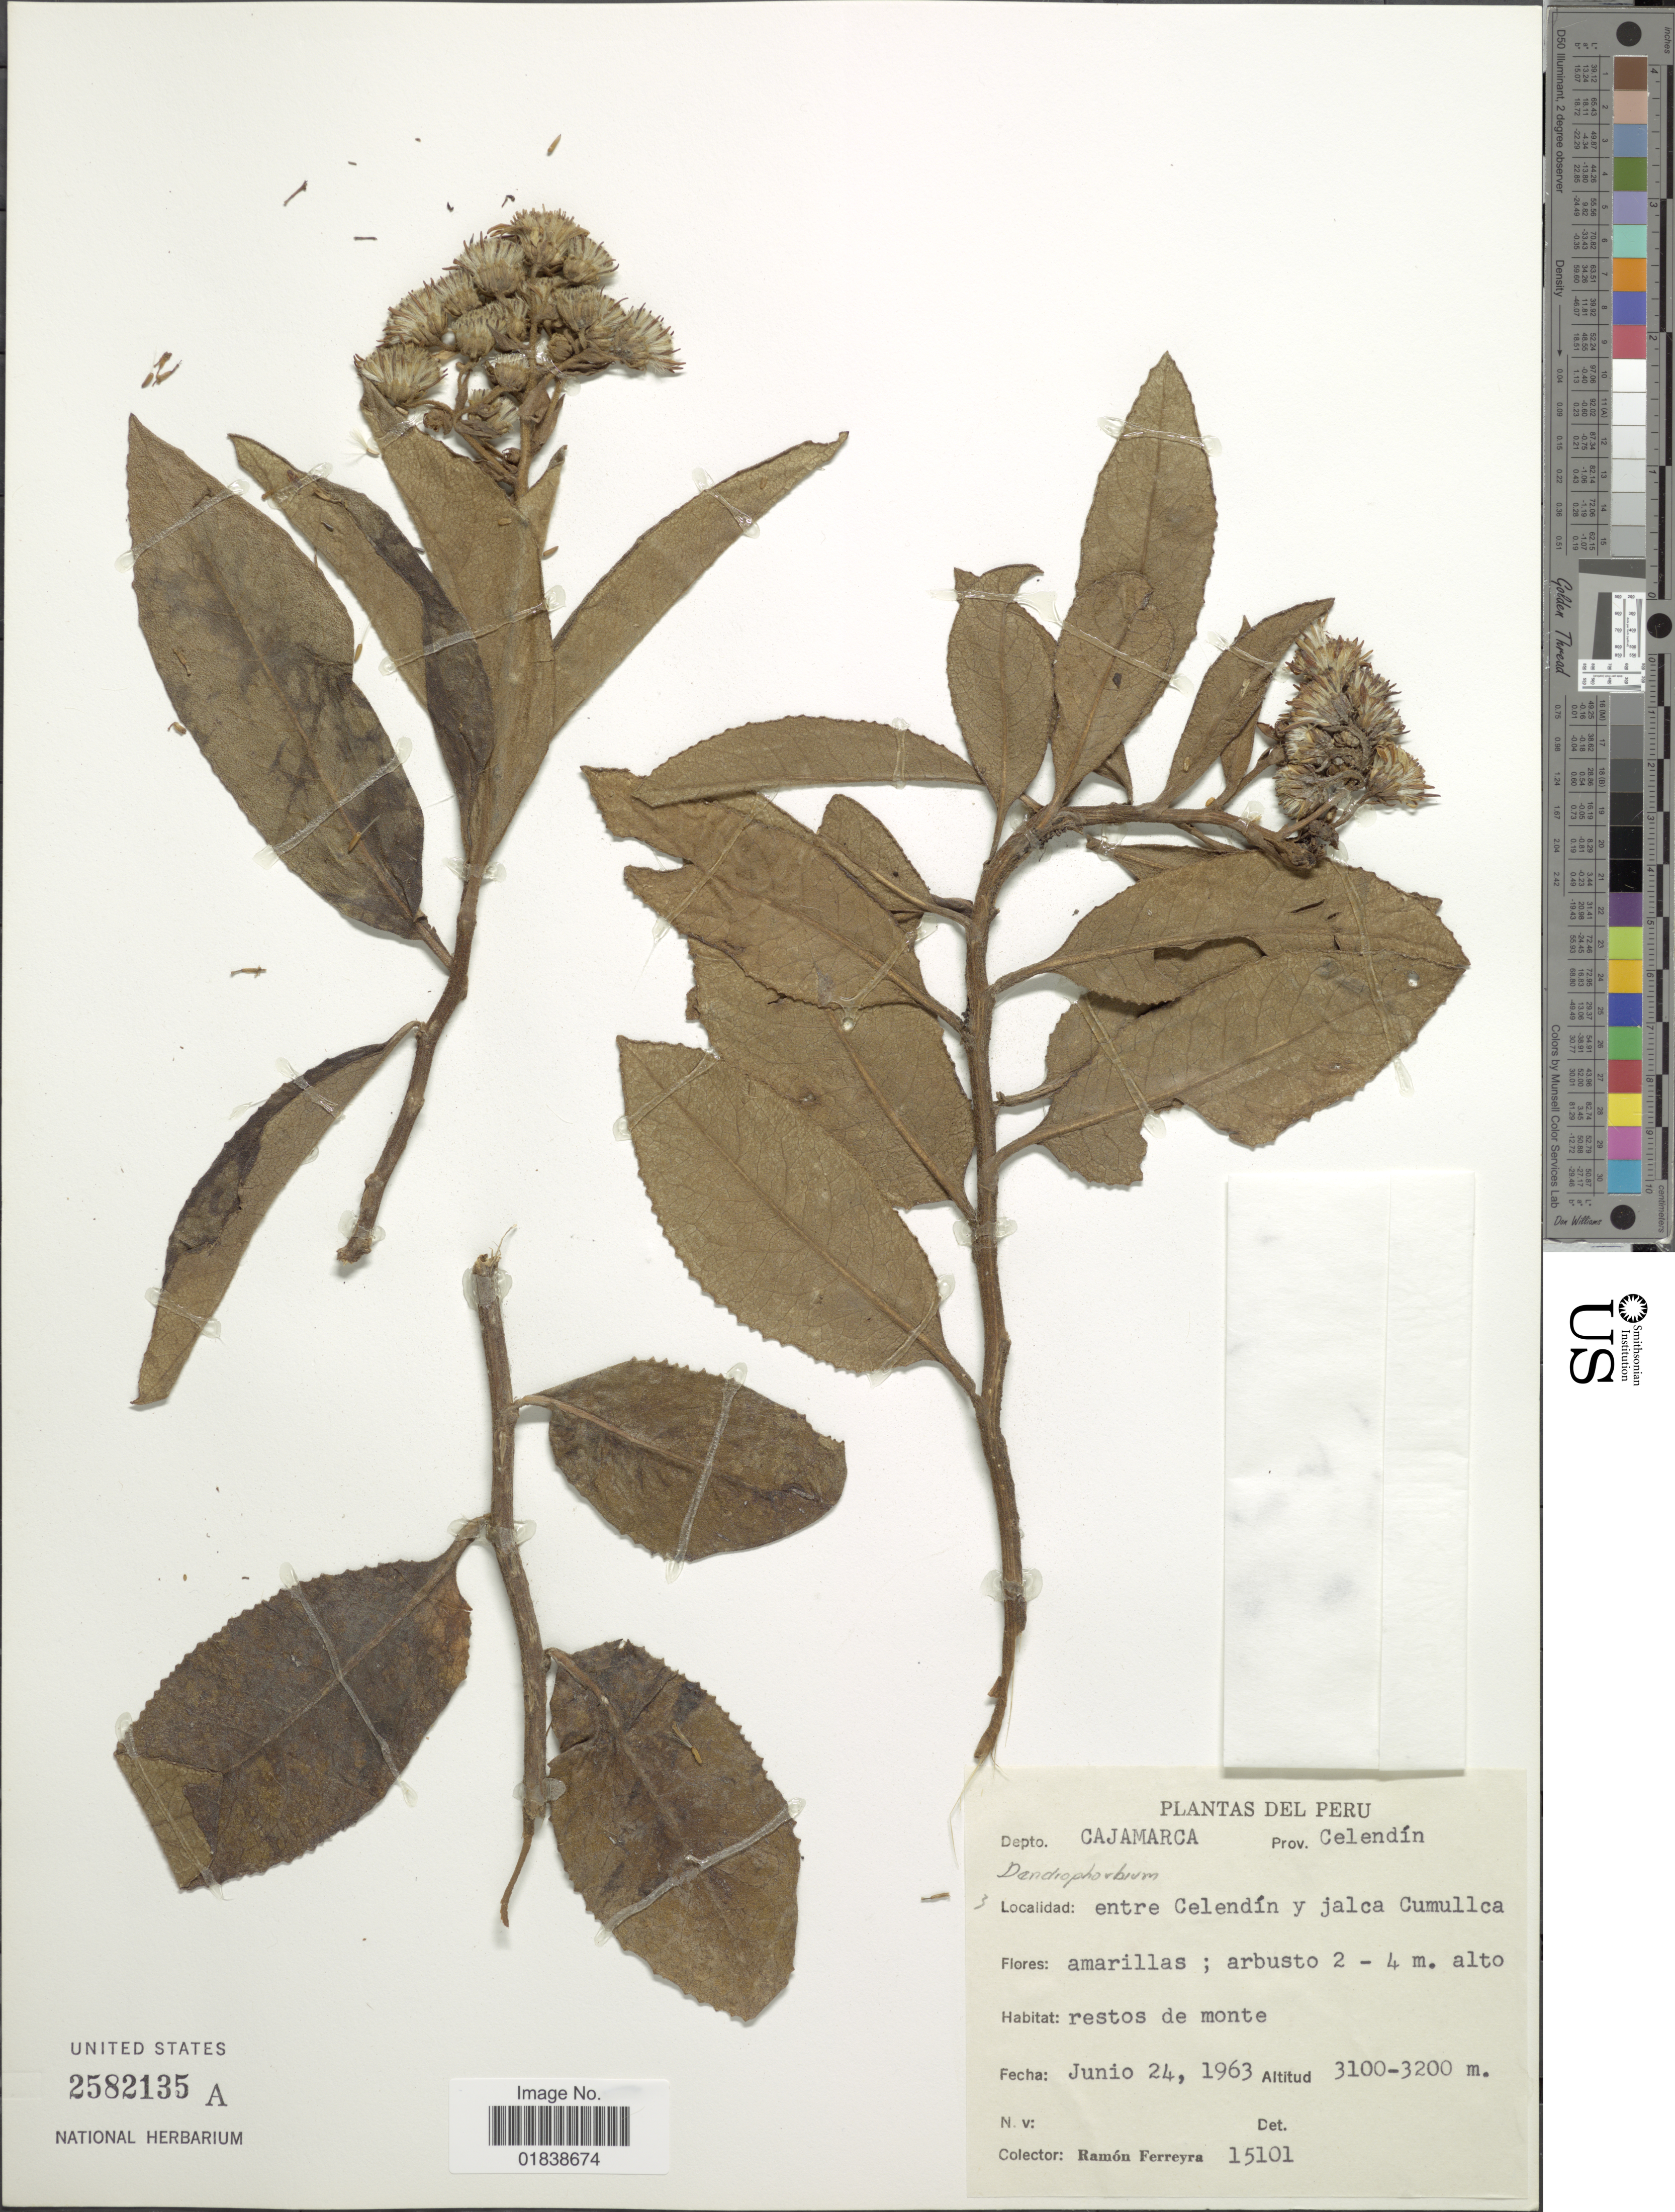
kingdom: Plantae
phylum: Tracheophyta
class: Magnoliopsida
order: Asterales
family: Asteraceae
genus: Senecio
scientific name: Senecio sp.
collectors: R. A. Ferreyra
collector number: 15101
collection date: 1963-06-24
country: Peru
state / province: Cajamarca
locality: Prov. Celendin, entre Celendin y jalca Cumullca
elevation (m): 3100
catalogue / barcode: US 2582135A